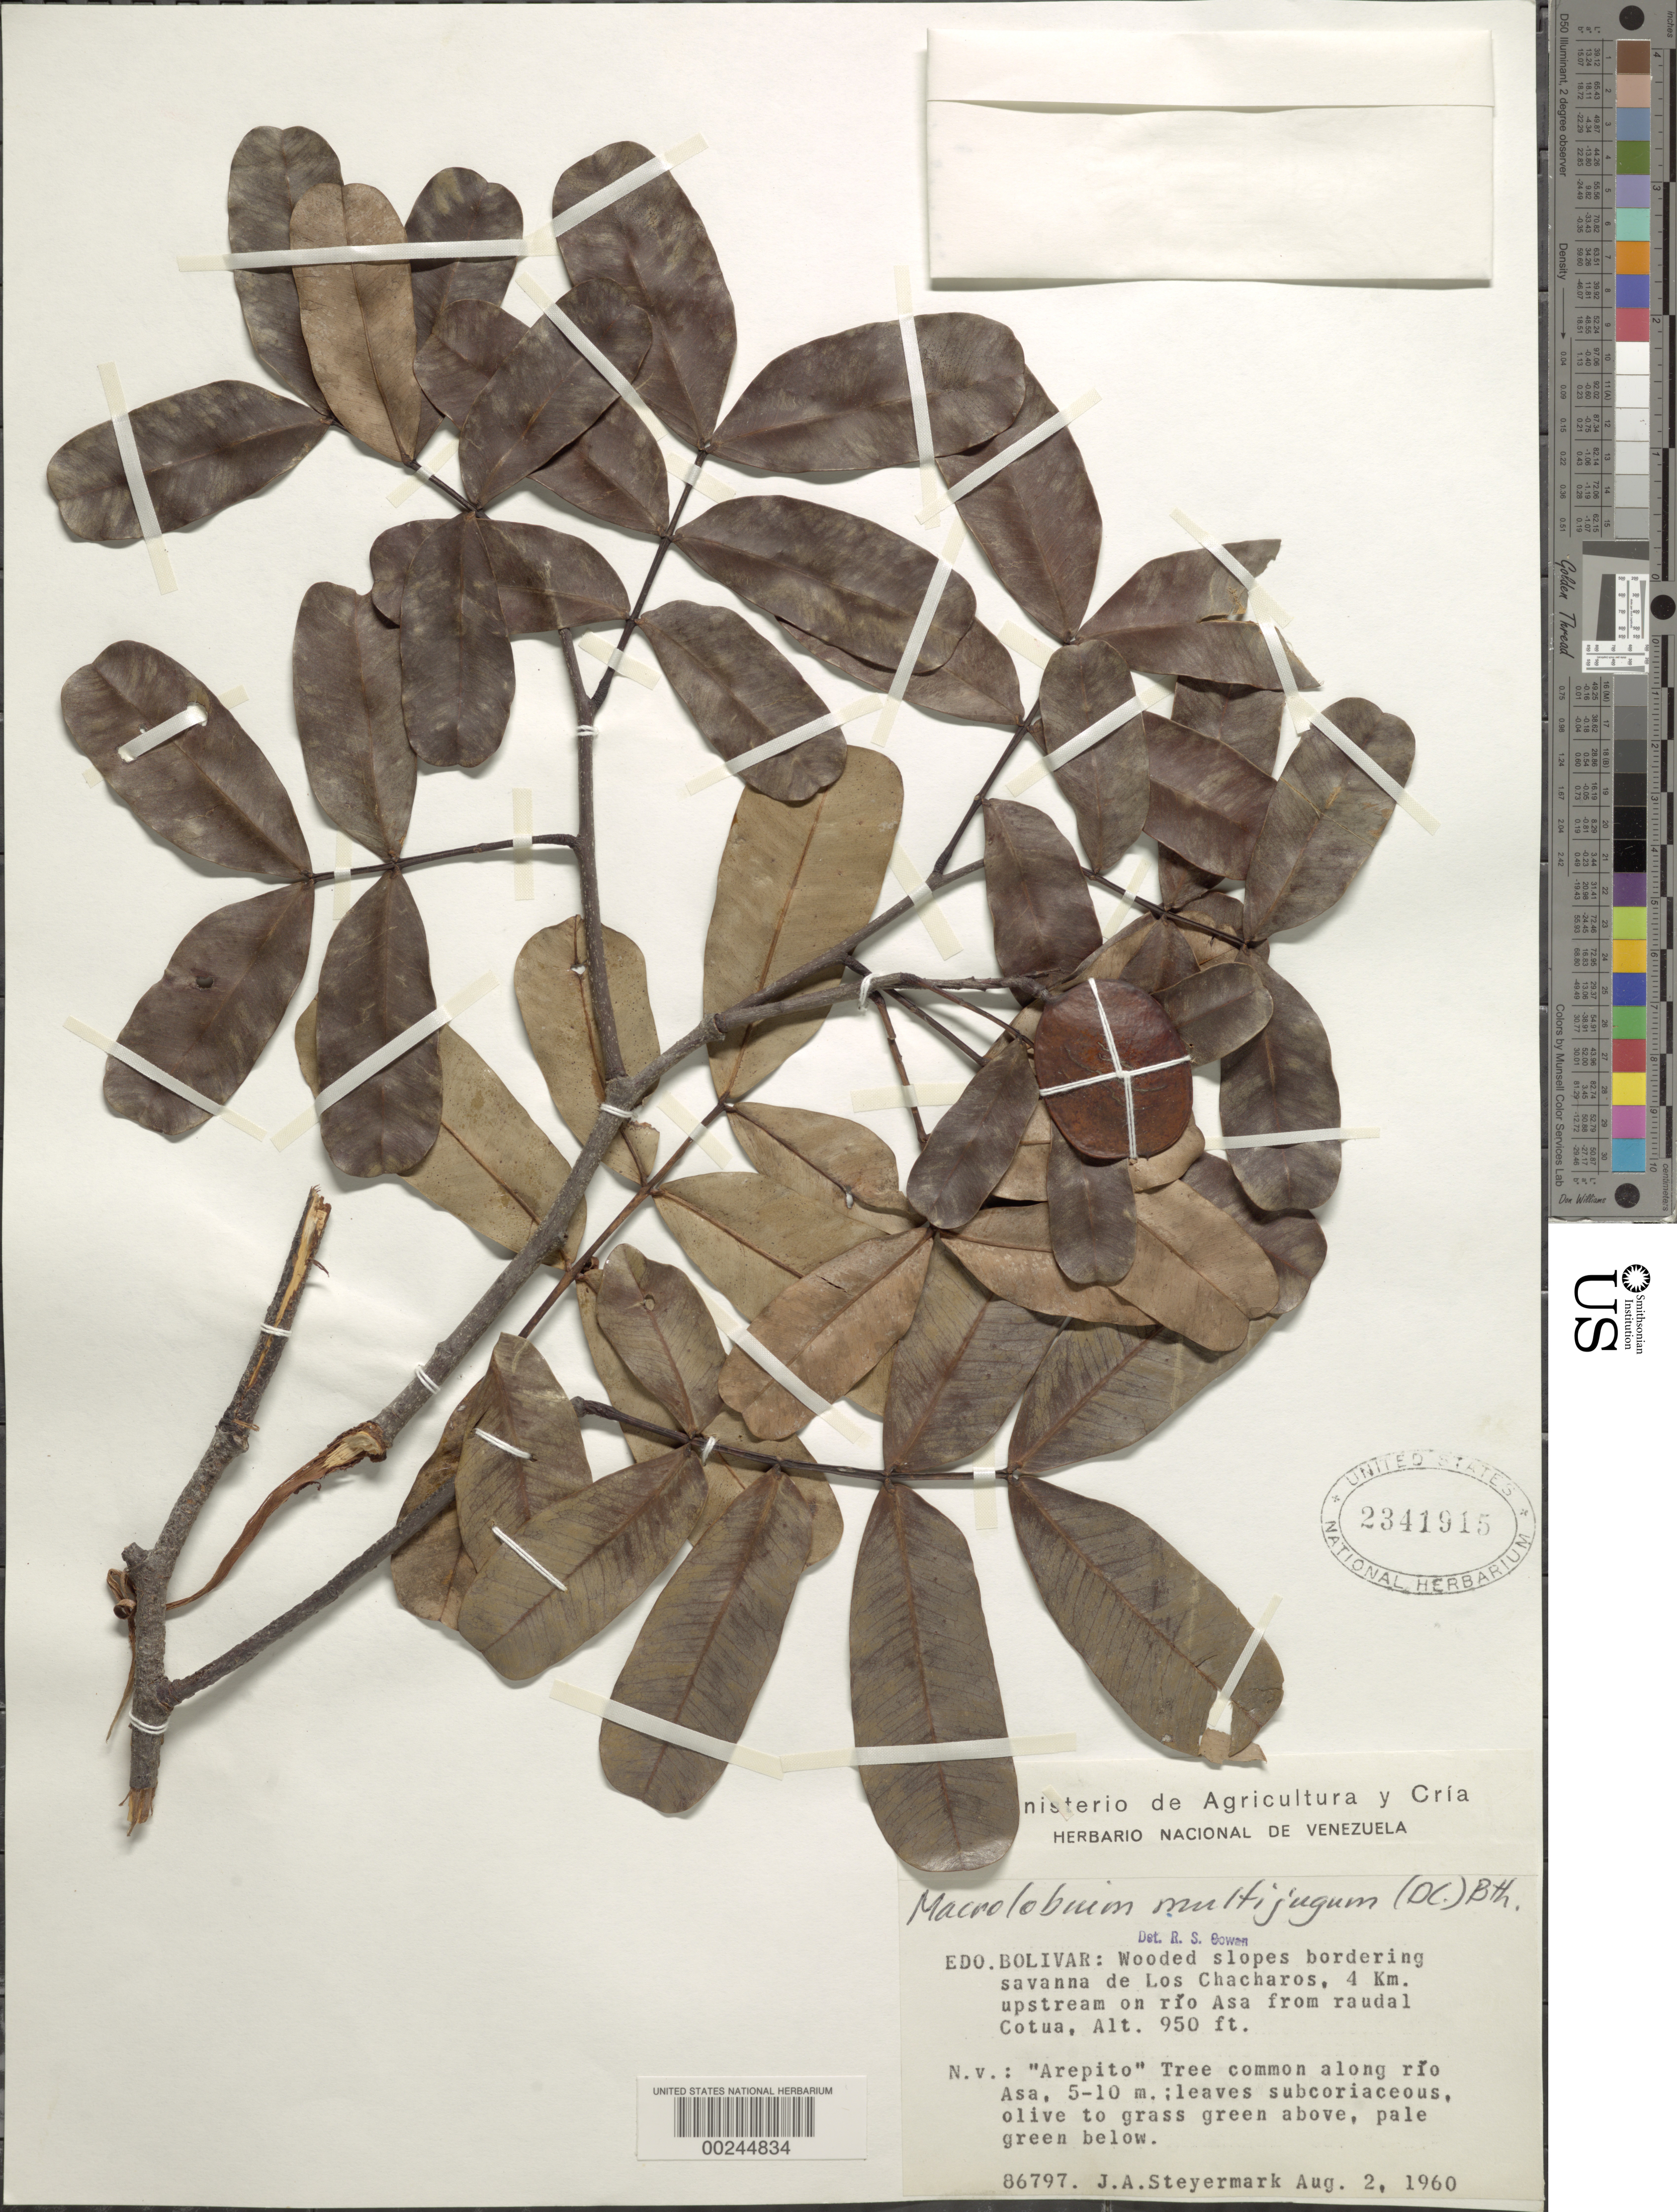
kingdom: Plantae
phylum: Tracheophyta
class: Magnoliopsida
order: Fabales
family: Fabaceae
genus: Macrolobium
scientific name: Macrolobium multijugum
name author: (DC.) Benth.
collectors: J. Steyermark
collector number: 86797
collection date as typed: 02 Aug 1960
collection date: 1960-08-02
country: Venezuela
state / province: Bolivar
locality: Los chacharos, 4 km upstream on rio asa from raudal cotua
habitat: Wooded slopes bordering savanna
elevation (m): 290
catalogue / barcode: US 2341915